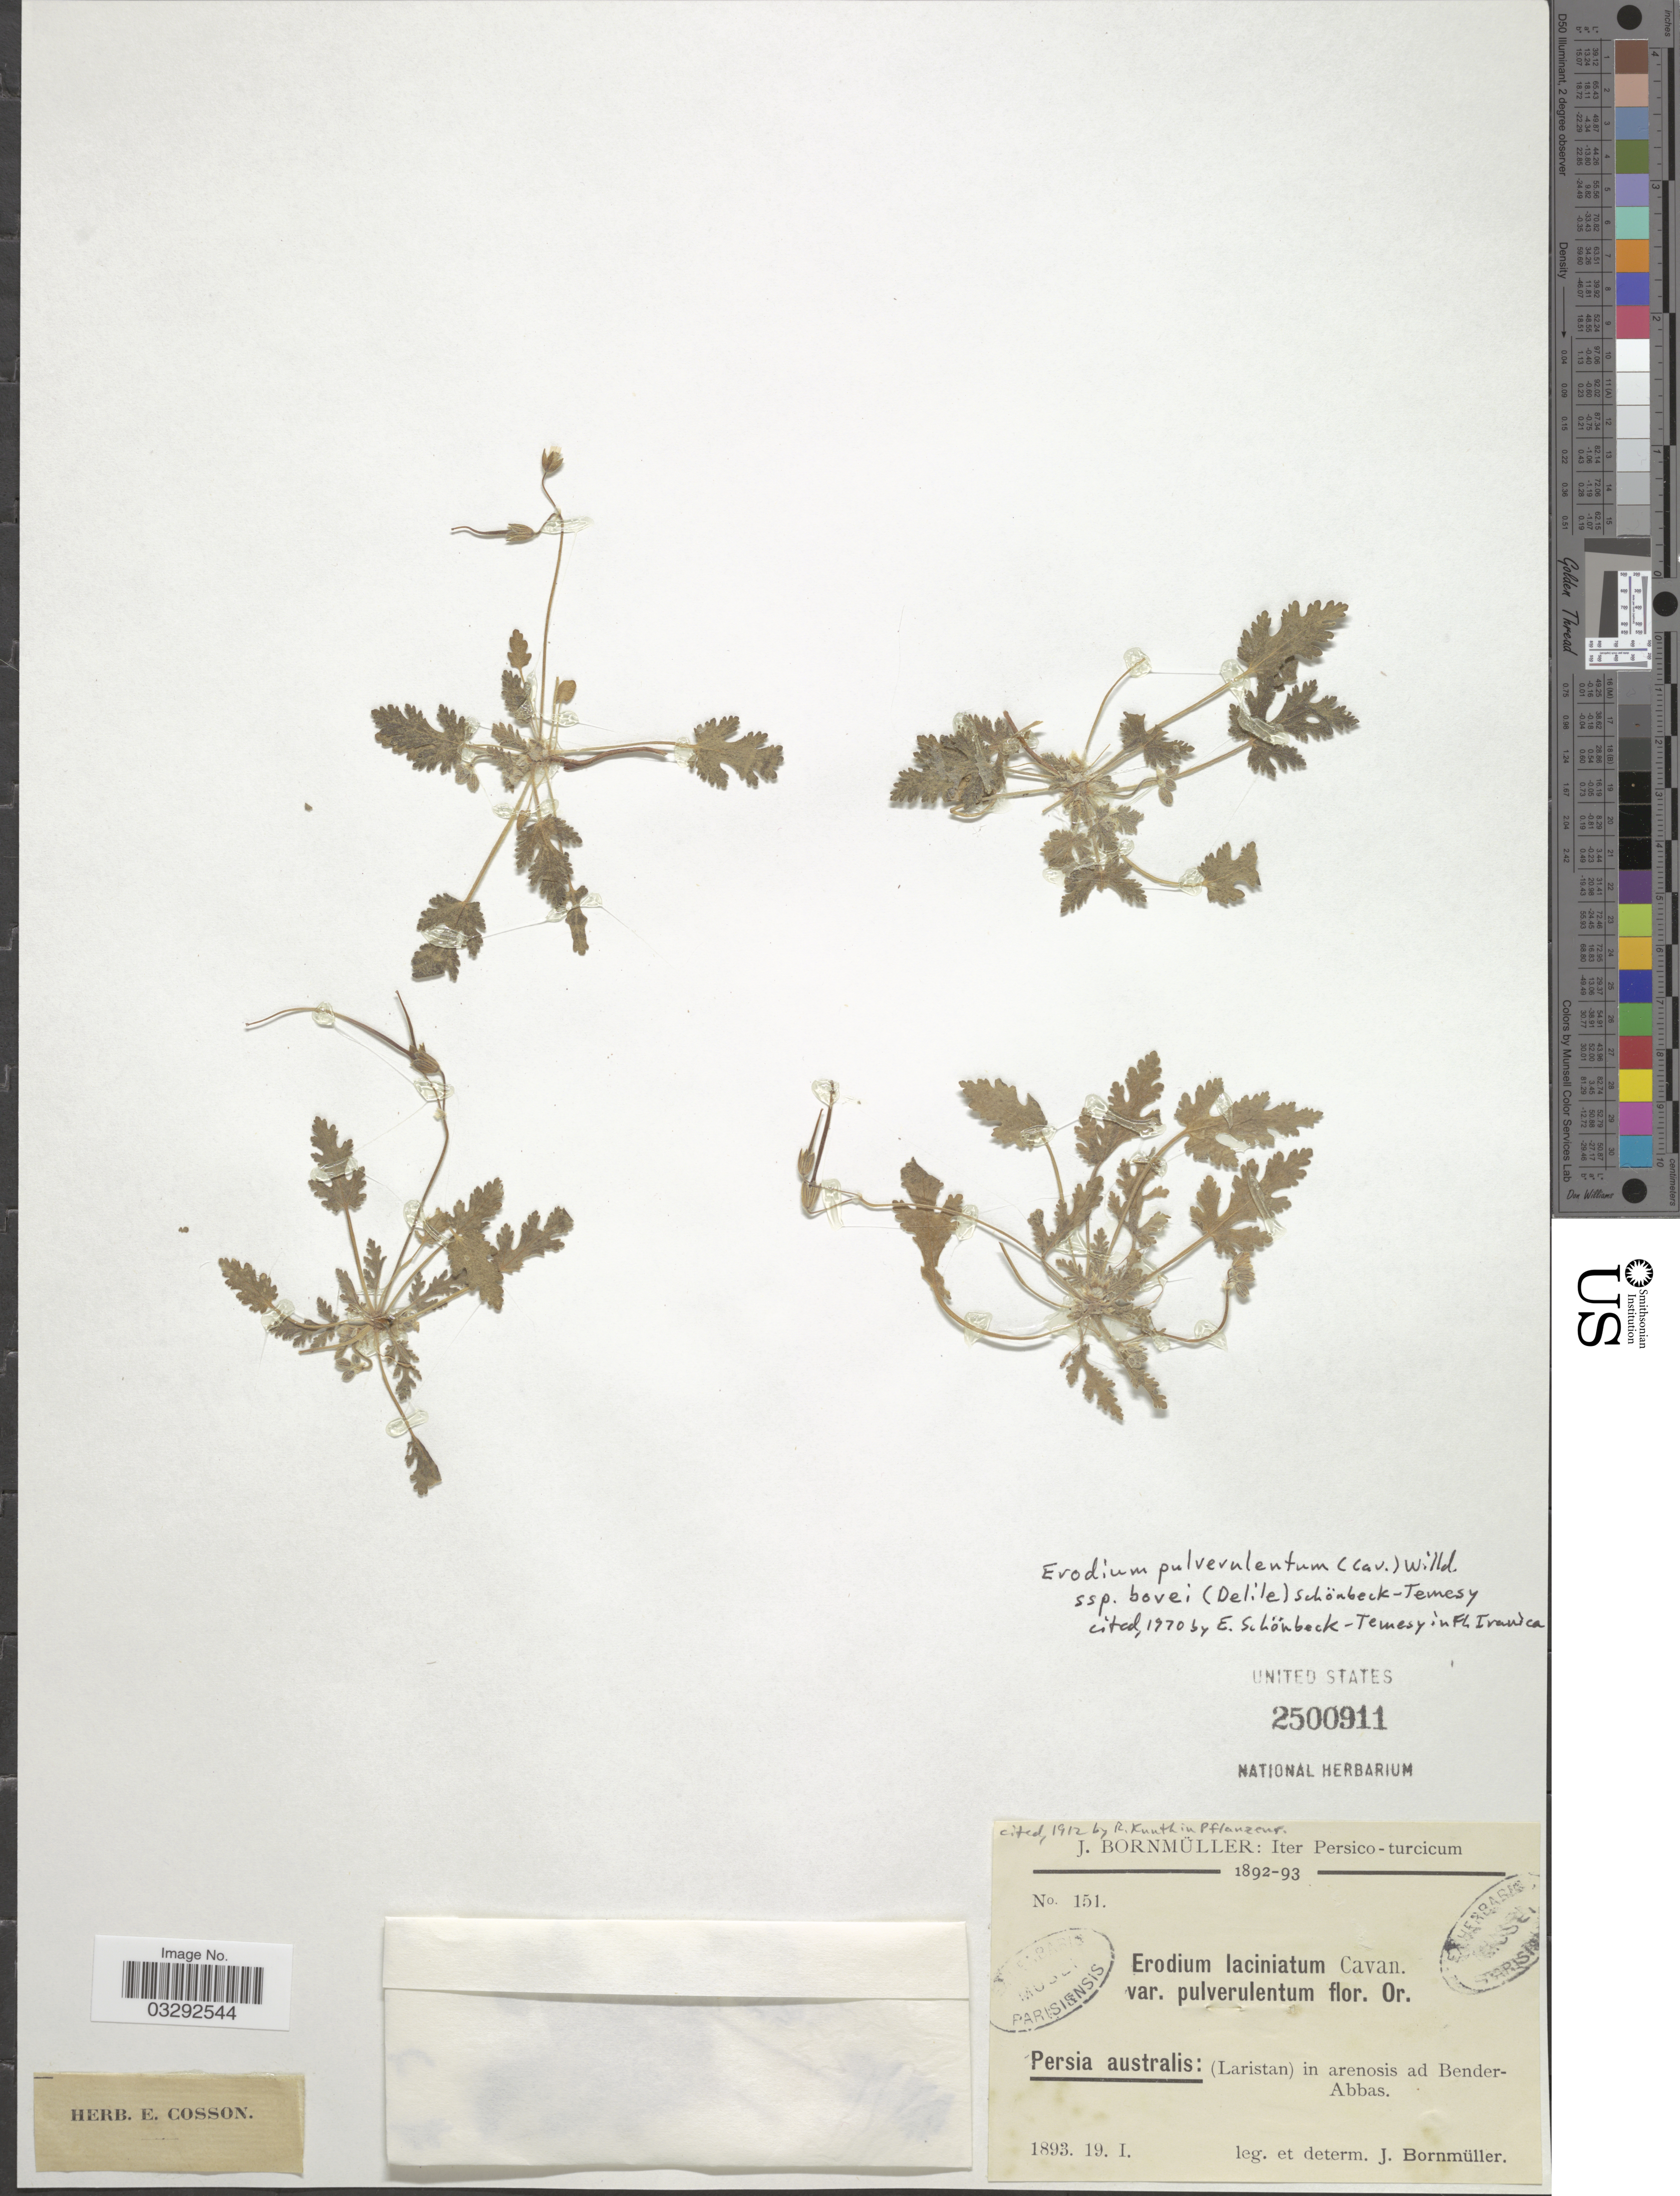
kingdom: Plantae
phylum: Tracheophyta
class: Magnoliopsida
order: Geraniales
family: Geraniaceae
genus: Erodium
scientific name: Erodium pulverulentum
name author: Willd.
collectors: J. Bornmüller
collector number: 151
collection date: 1893-01-19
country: Iran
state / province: Hormozgan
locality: Persia australis: (Lazistan) in arenosis ad Bender-Abbas.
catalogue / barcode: US 2500911